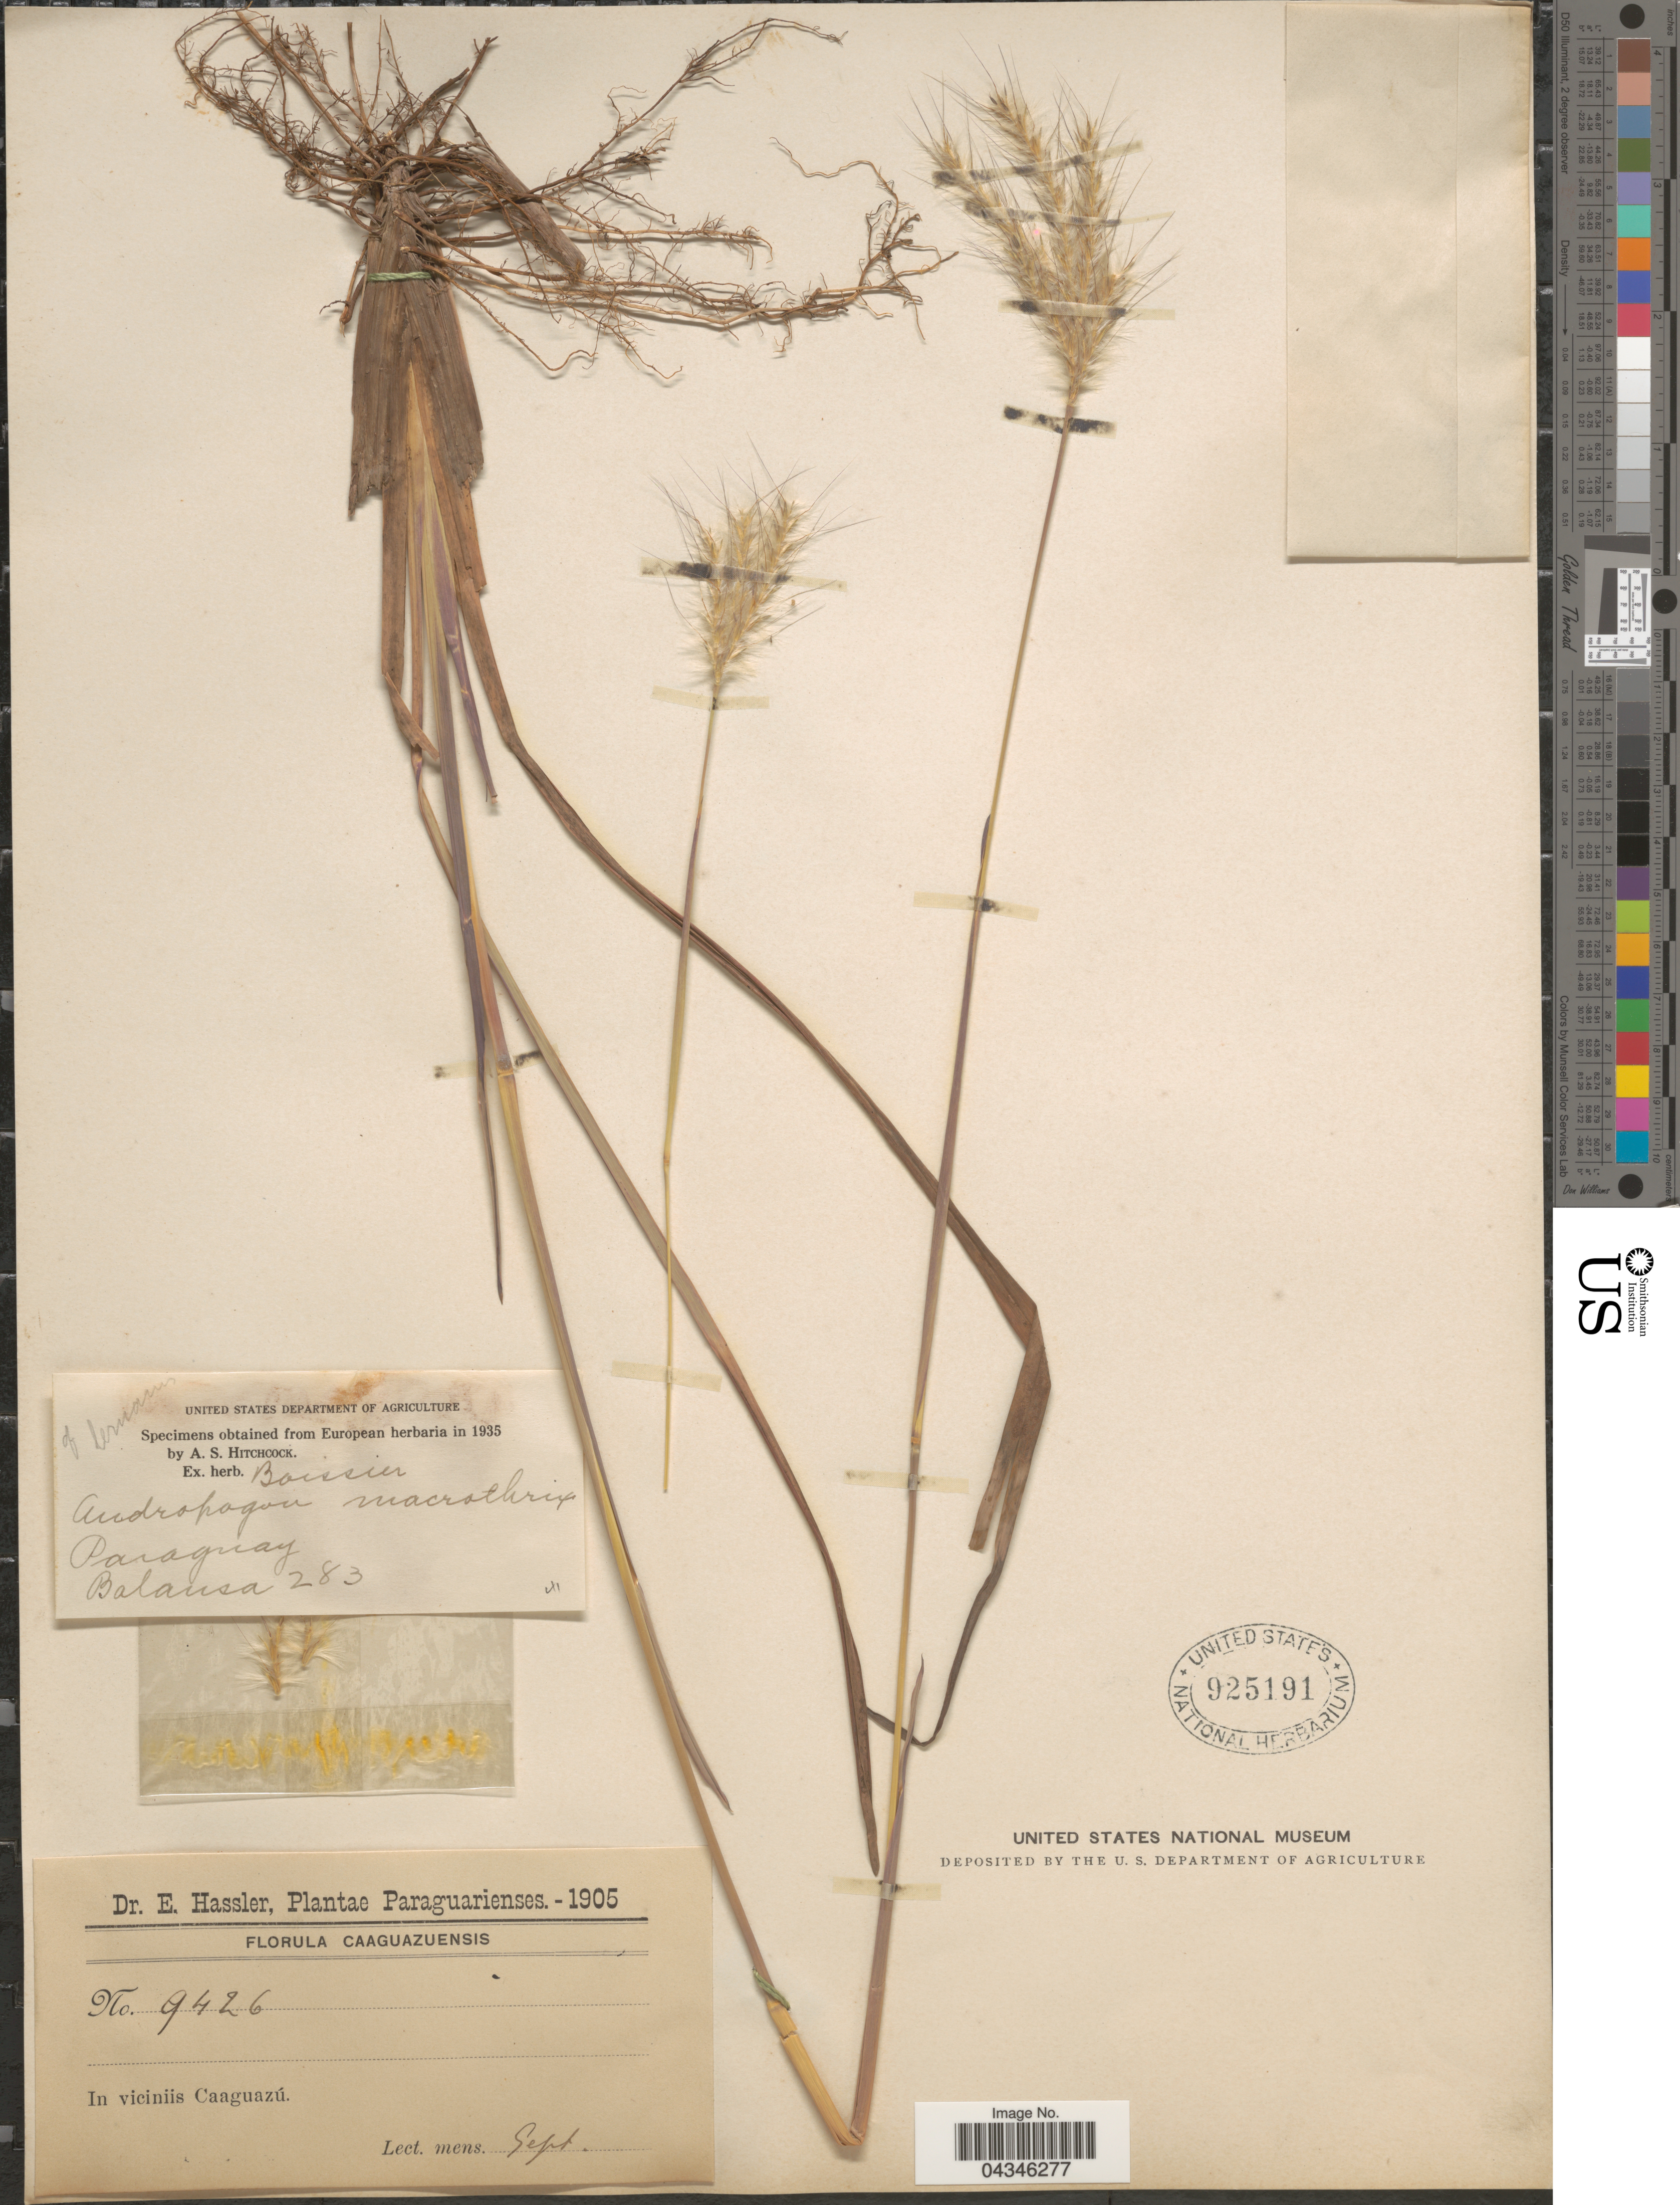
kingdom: Plantae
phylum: Tracheophyta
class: Liliopsida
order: Poales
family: Poaceae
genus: Andropogon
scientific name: Andropogon macrothrix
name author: Trin.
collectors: E. Hassler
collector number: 9426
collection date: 1905-09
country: Paraguay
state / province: Caaguazu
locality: In viciinis Caaguazú.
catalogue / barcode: US 925191-2